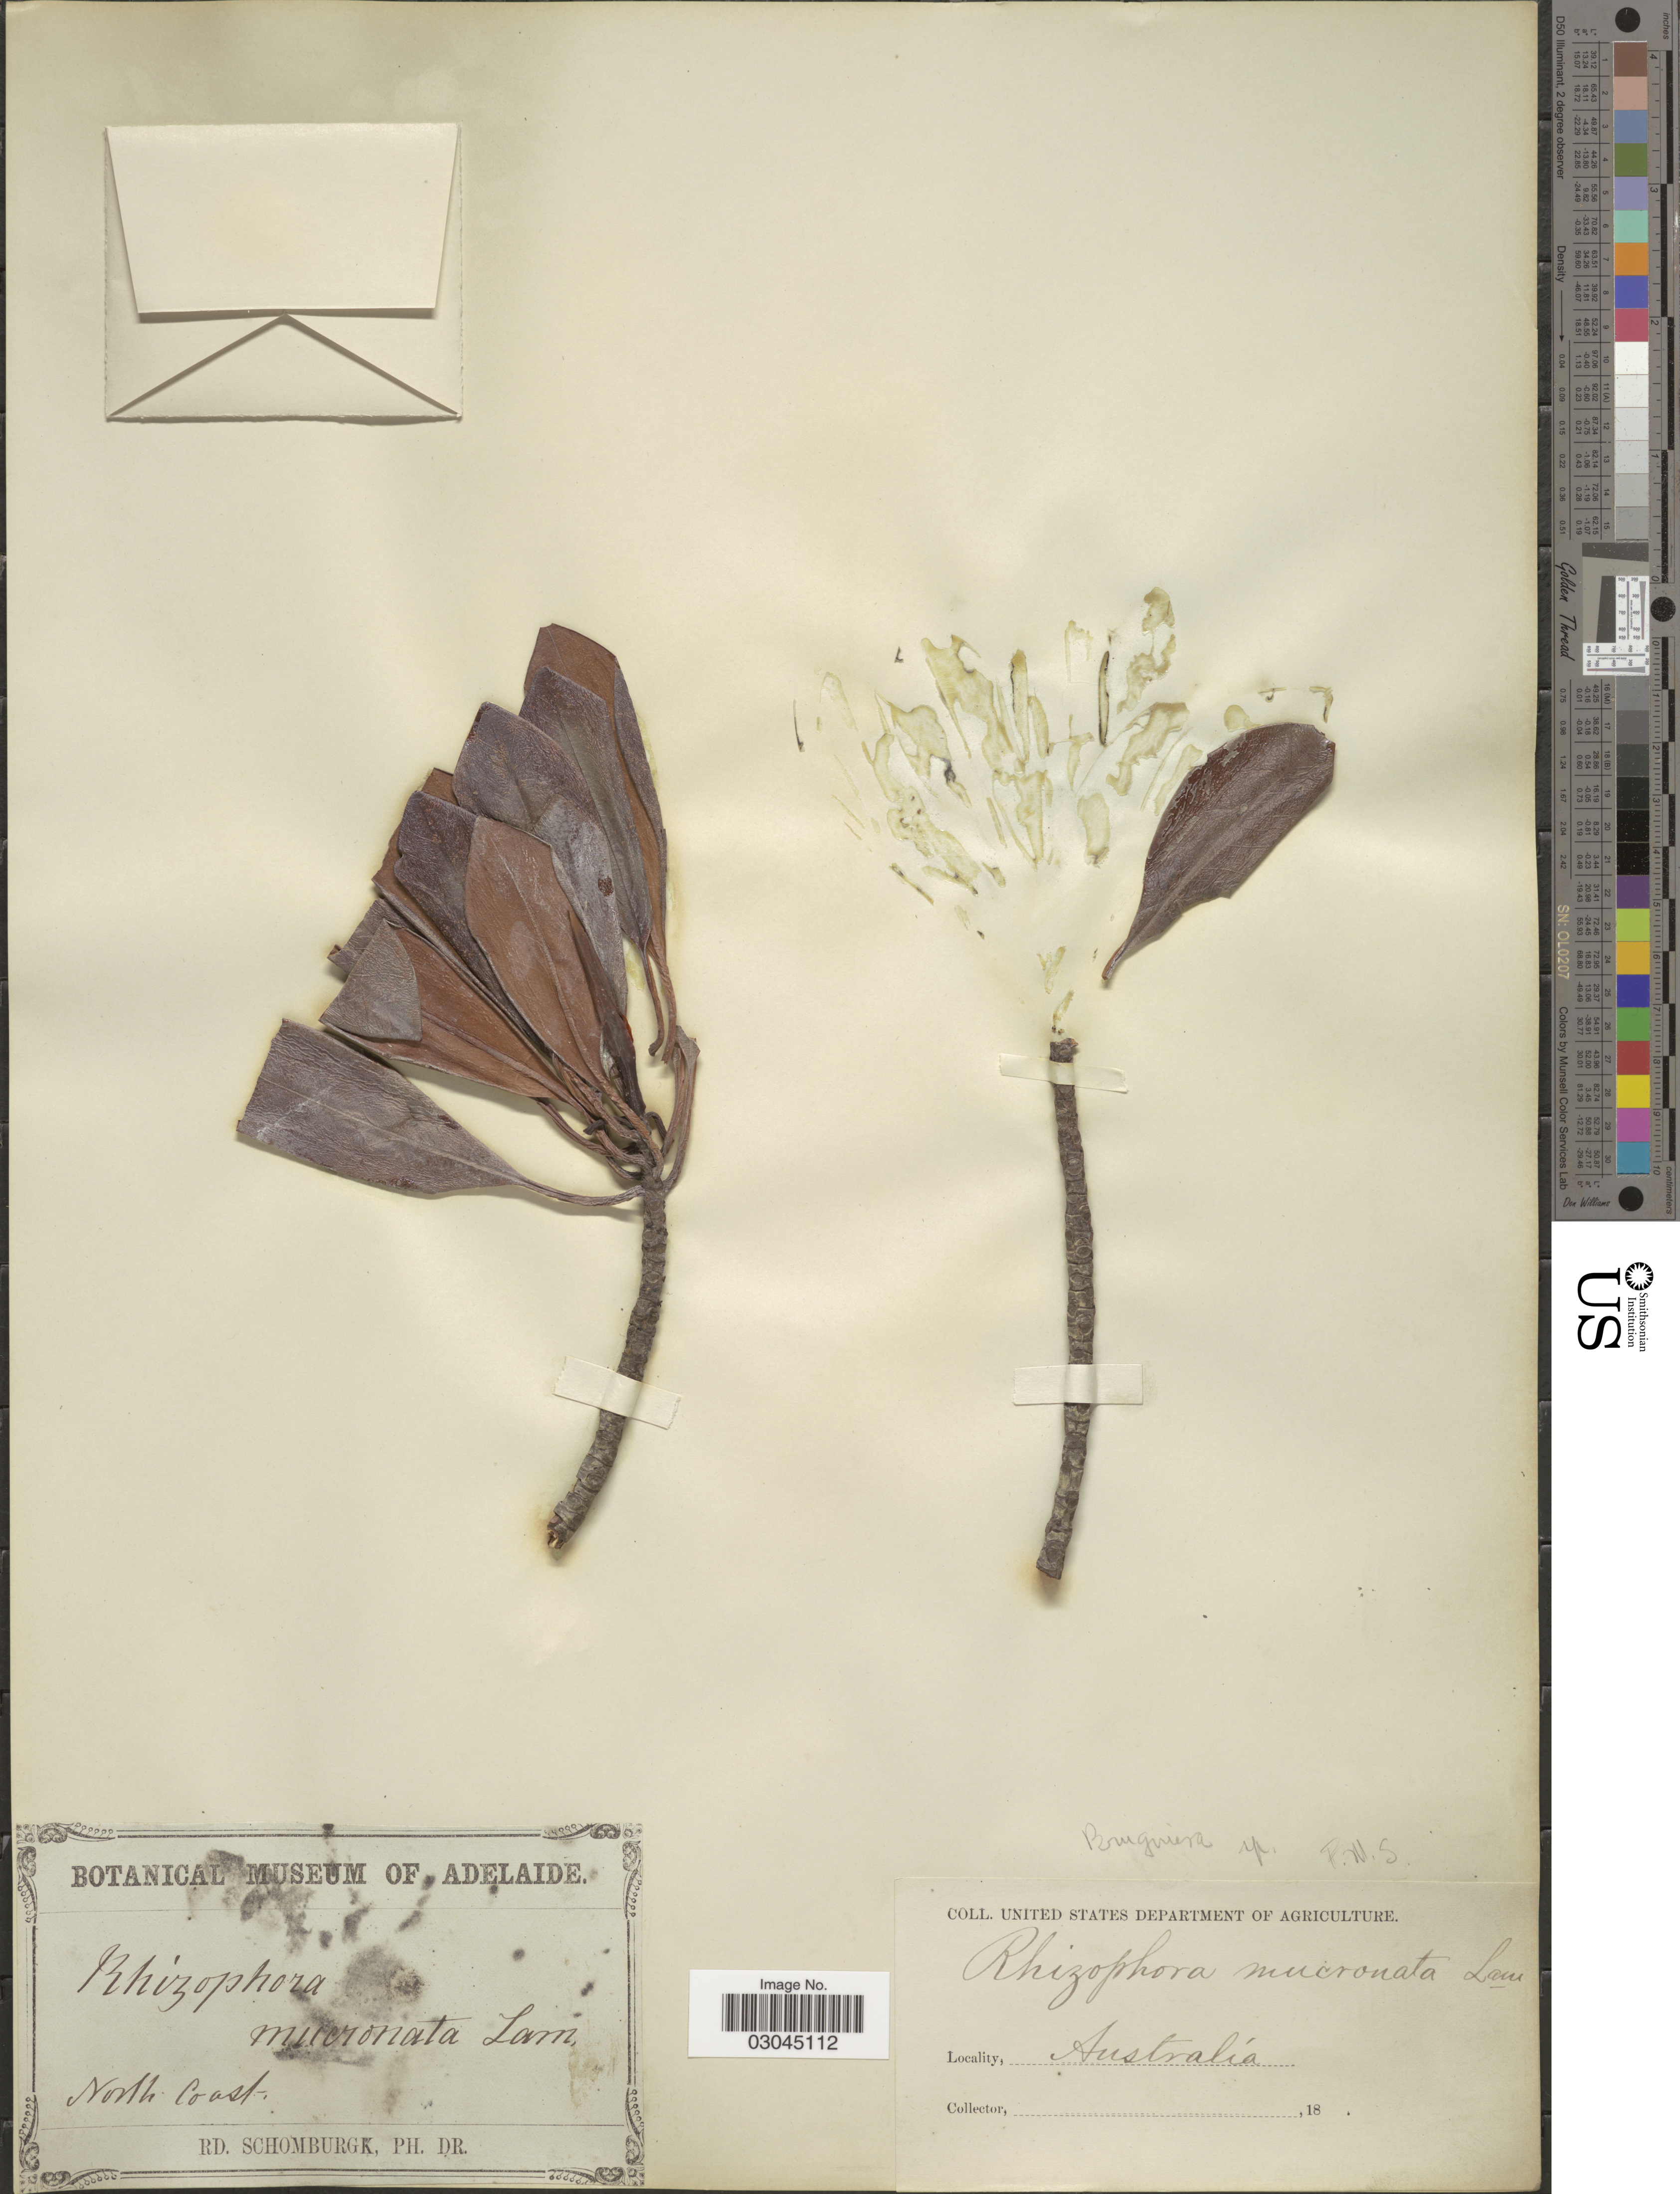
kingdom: Plantae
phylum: Tracheophyta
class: Magnoliopsida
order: Malpighiales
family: Rhizophoraceae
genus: Bruguiera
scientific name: Bruguiera sp.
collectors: M. R. Schomburgk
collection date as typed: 18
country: Australia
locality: North Coast.